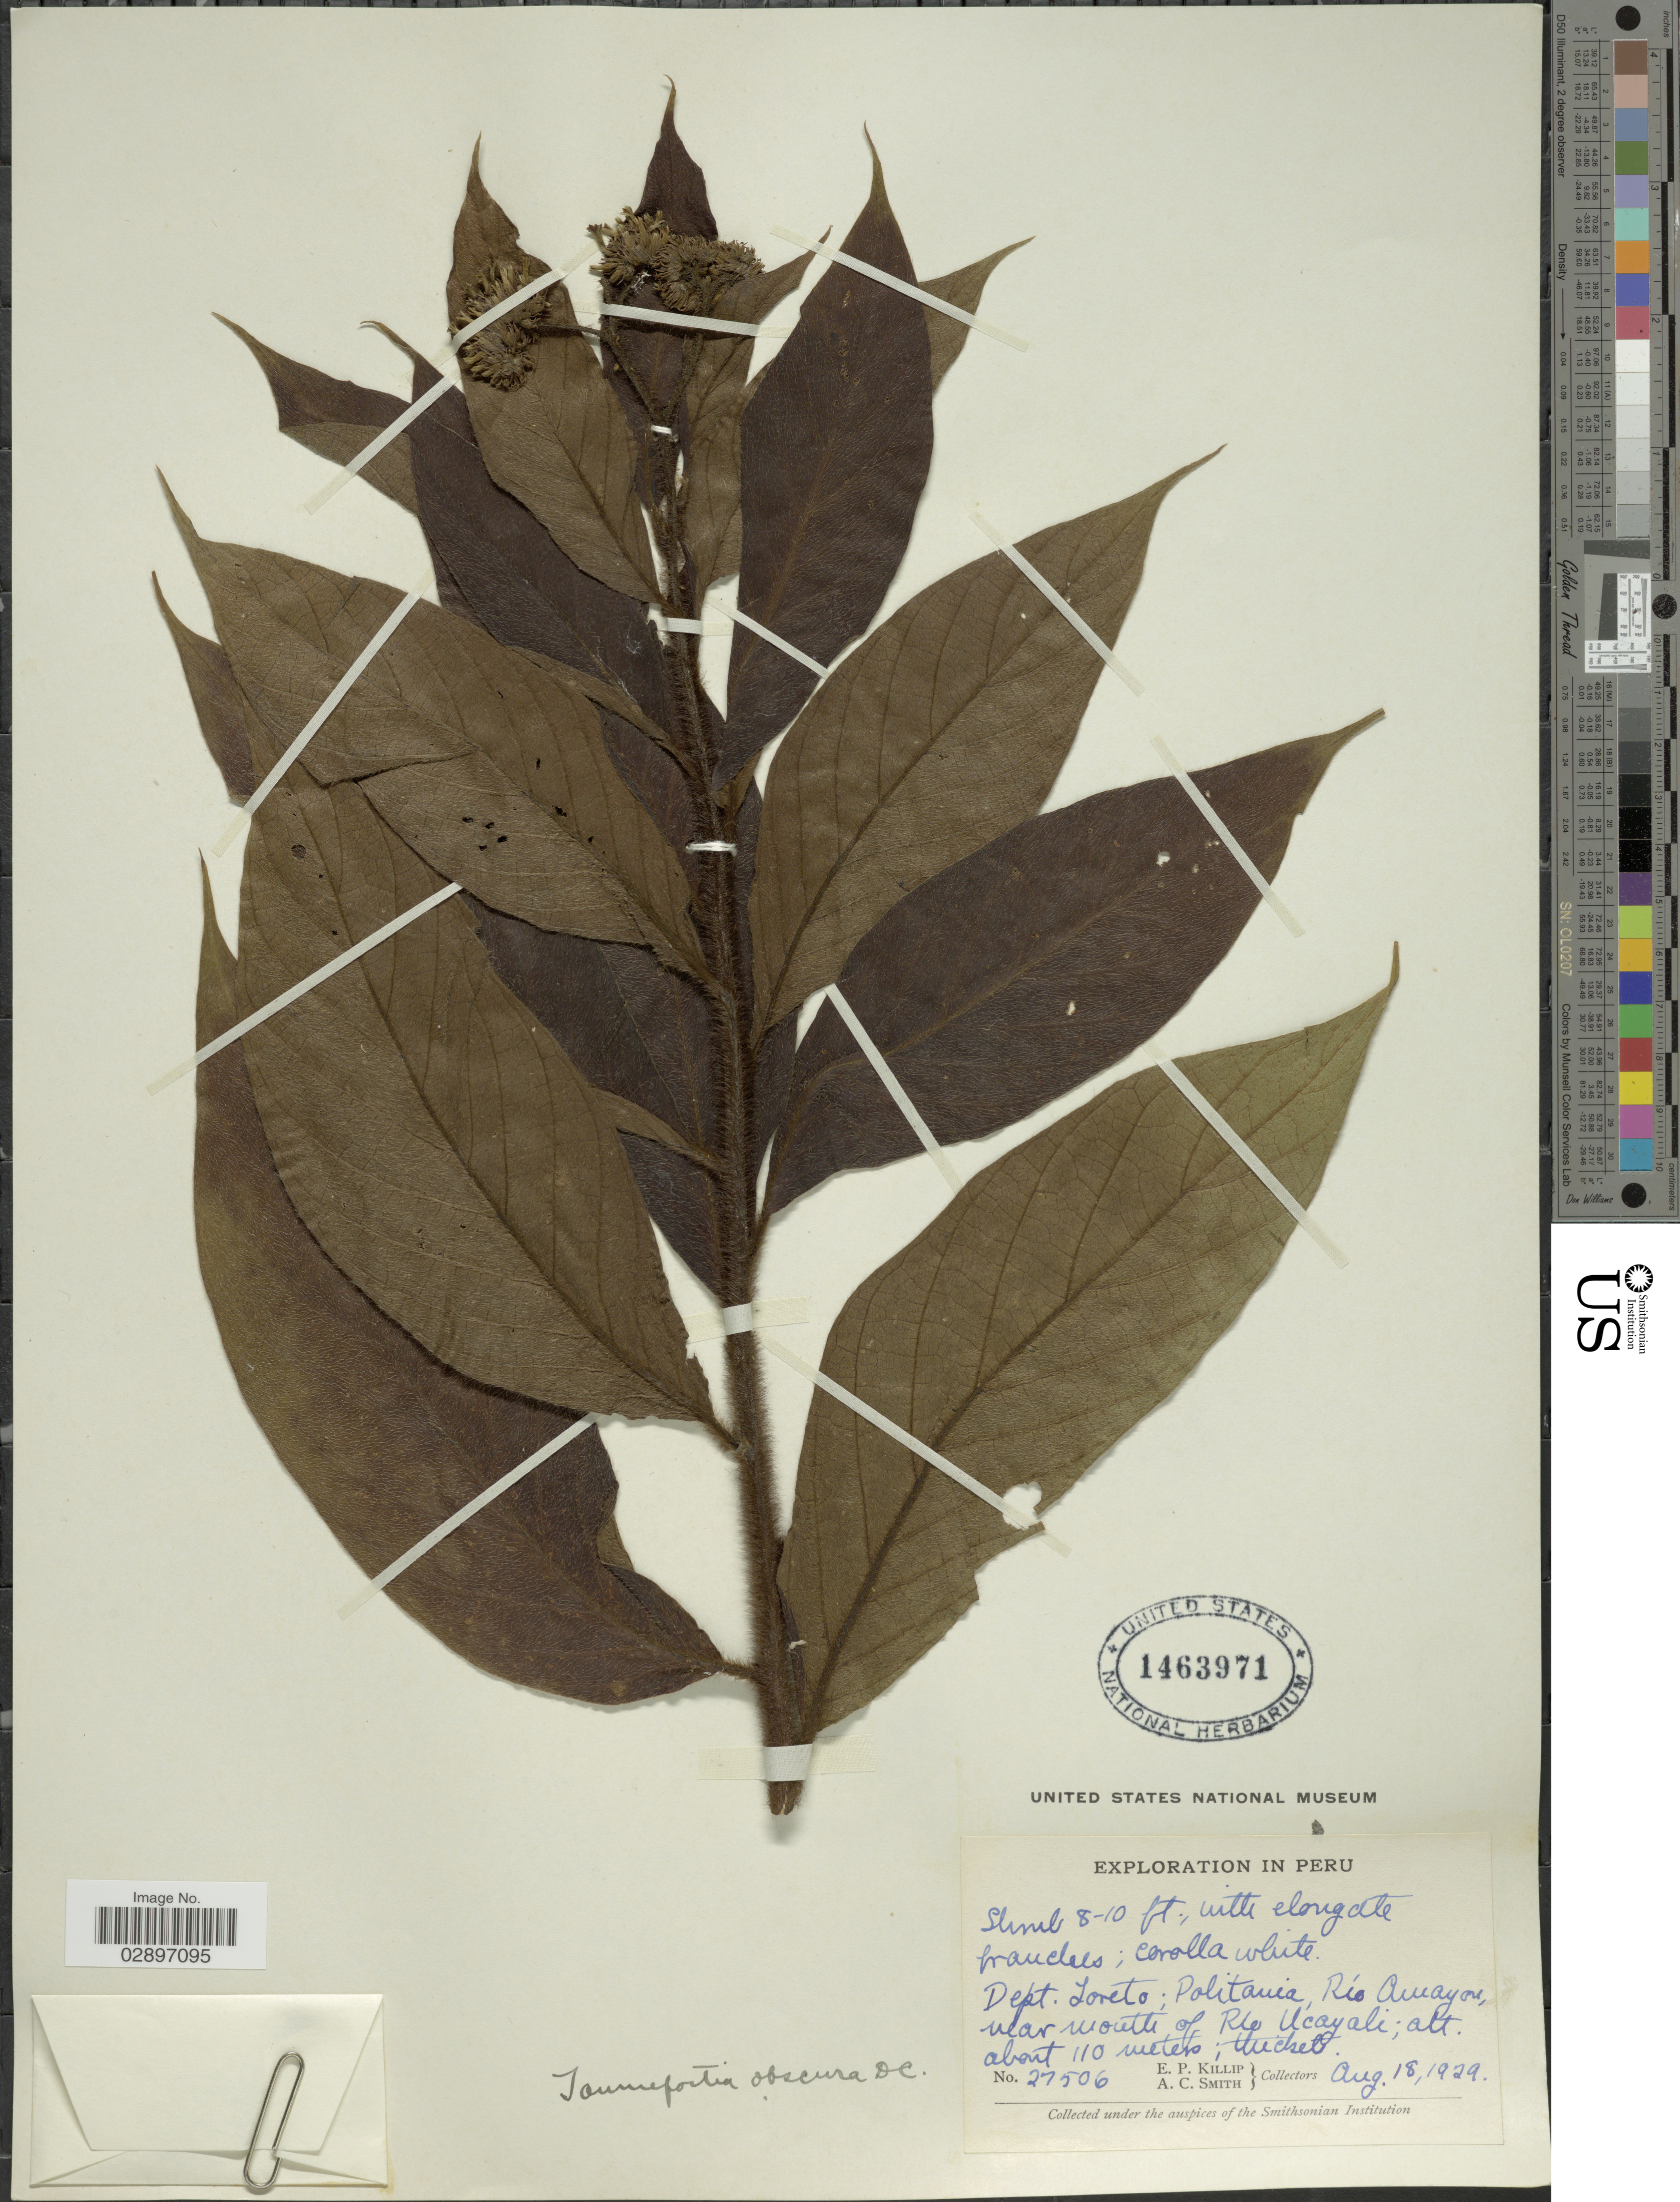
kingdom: Plantae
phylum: Tracheophyta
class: Magnoliopsida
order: Boraginales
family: Heliotropiaceae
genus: Tournefortia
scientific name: Tournefortia cuspidata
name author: Kunth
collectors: E. P. Killip & A. C. Smith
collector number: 27506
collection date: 1929-08-18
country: Peru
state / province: Loreto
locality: Dept. Loreto; Politania, Río Amazon, near mouth of Rio Ucayali.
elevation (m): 110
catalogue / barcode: US 1463971